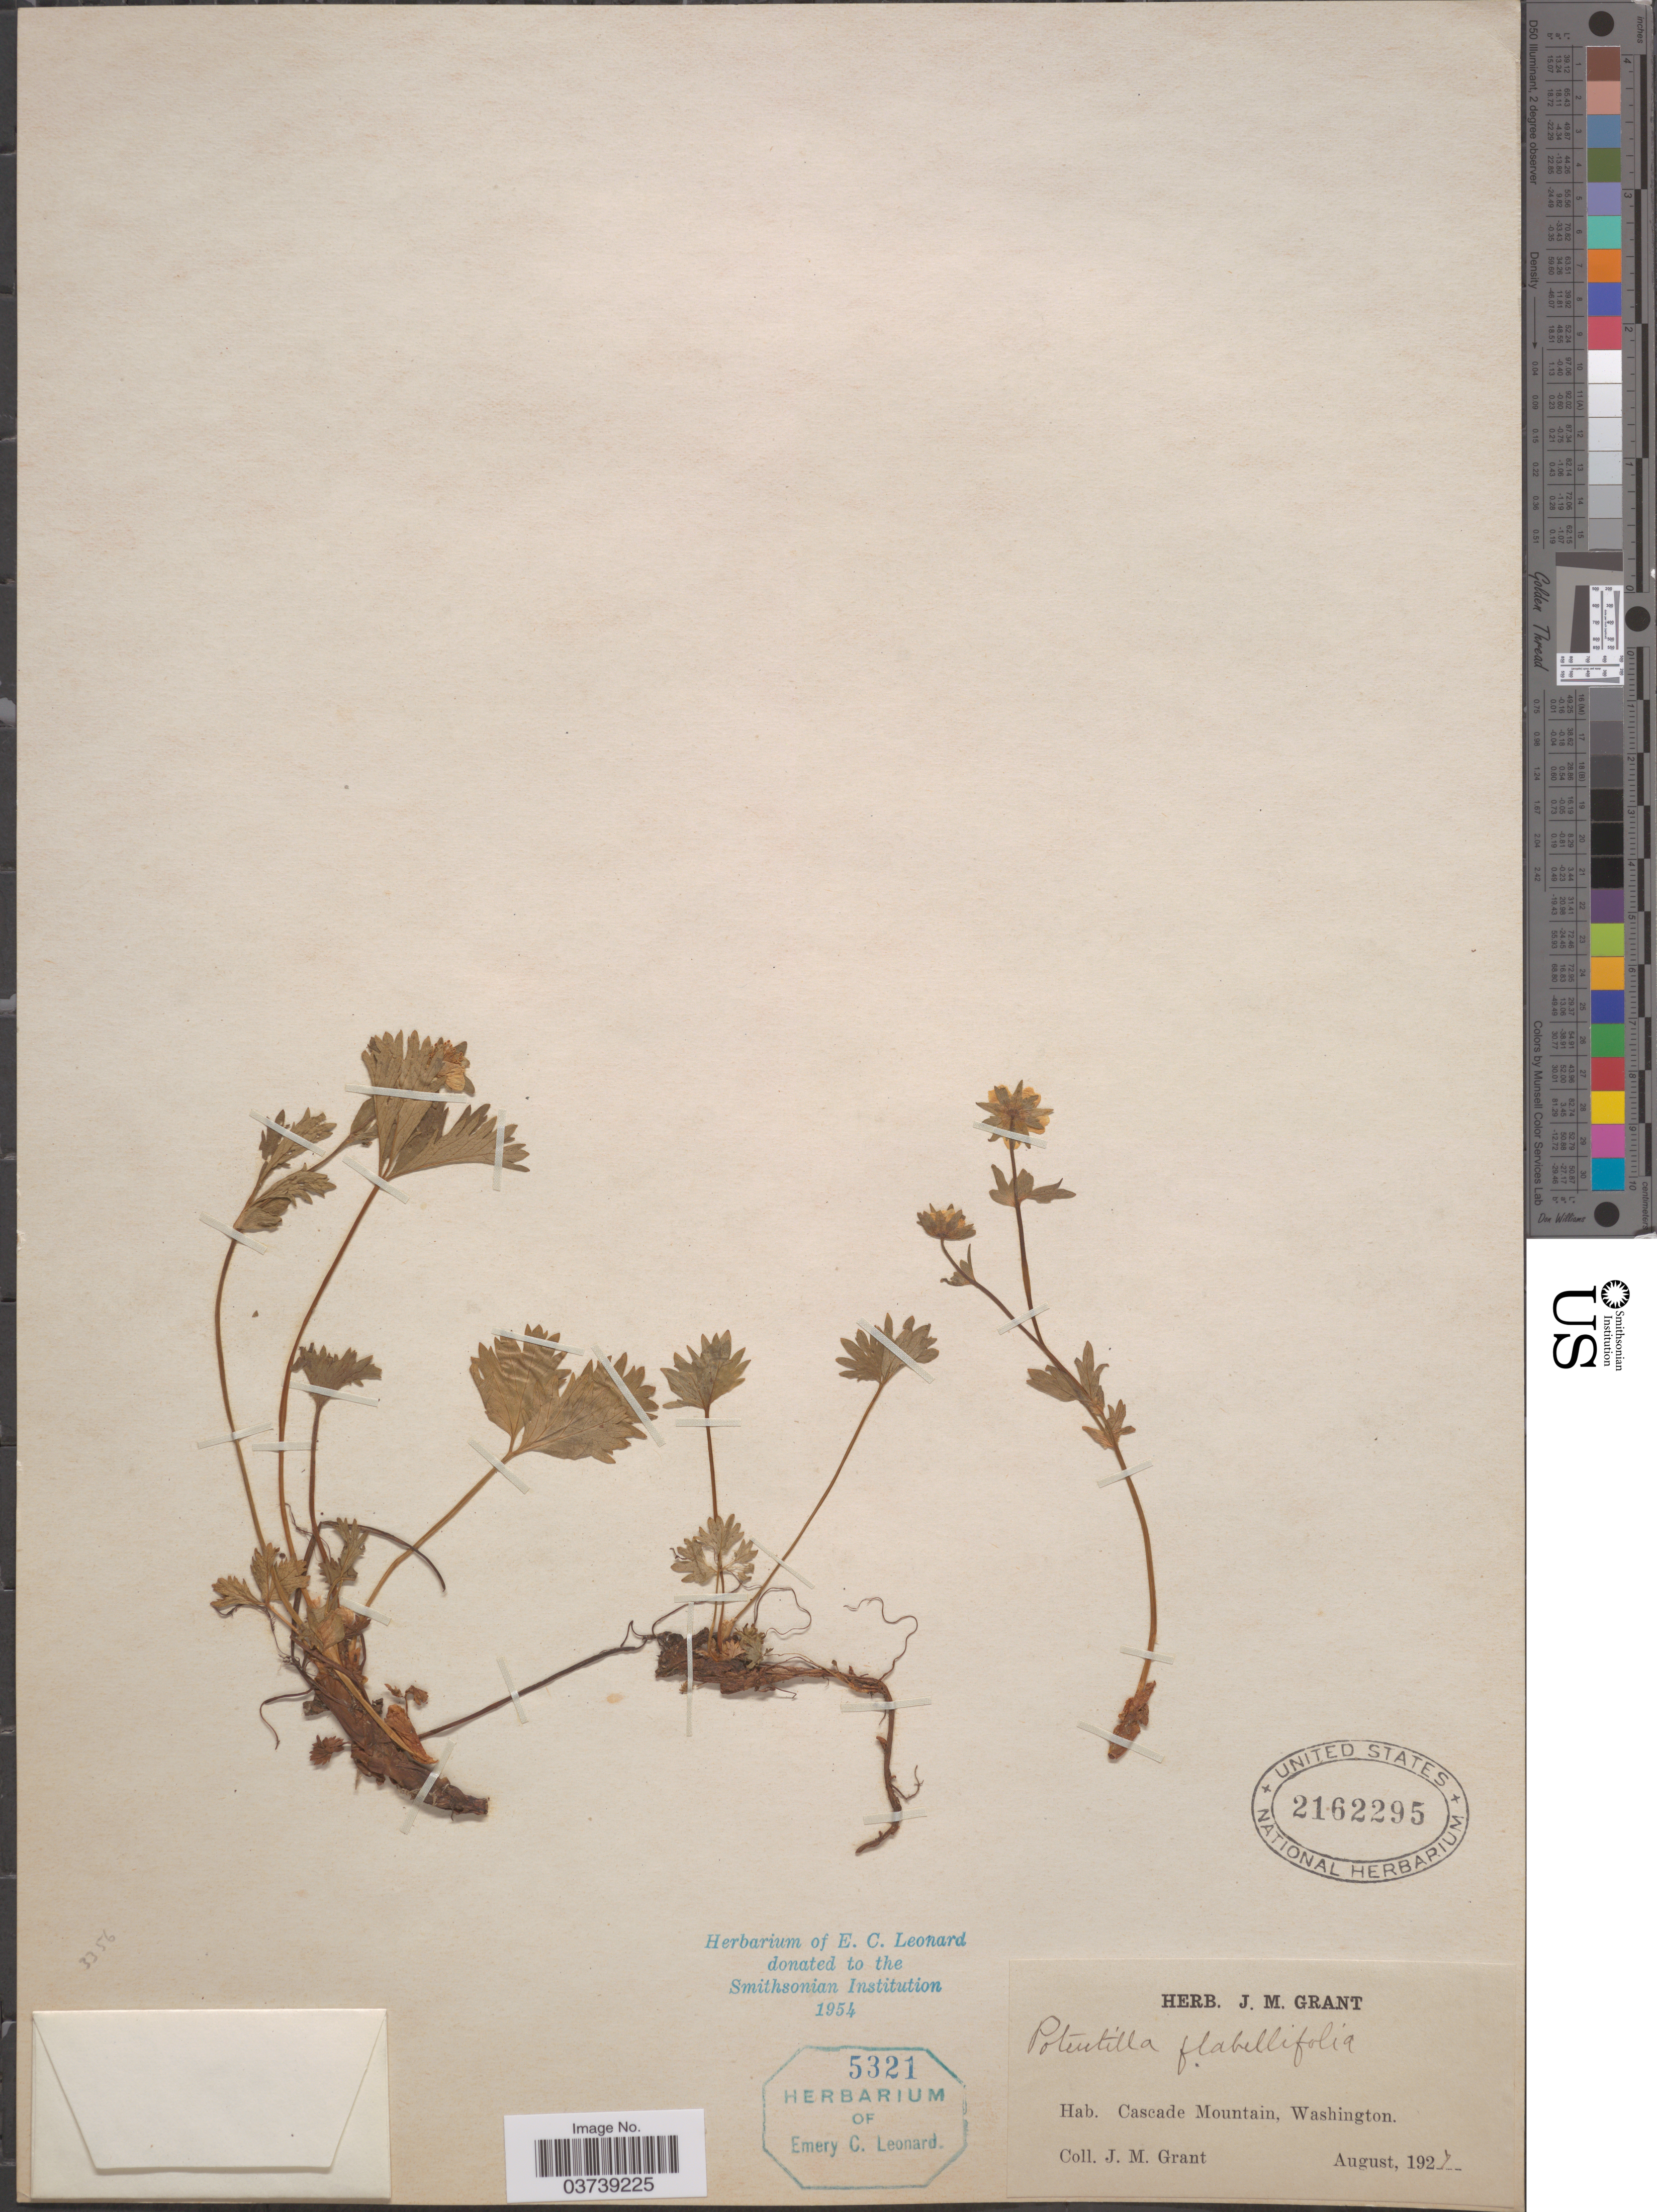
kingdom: Plantae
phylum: Tracheophyta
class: Magnoliopsida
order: Rosales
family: Rosaceae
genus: Potentilla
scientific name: Potentilla flabellifolia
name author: Hook. ex Torr. & A. Gray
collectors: J. M. Grant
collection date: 1927-08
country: United States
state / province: Washington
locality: Cascade Mountain.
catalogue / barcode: US 2162295